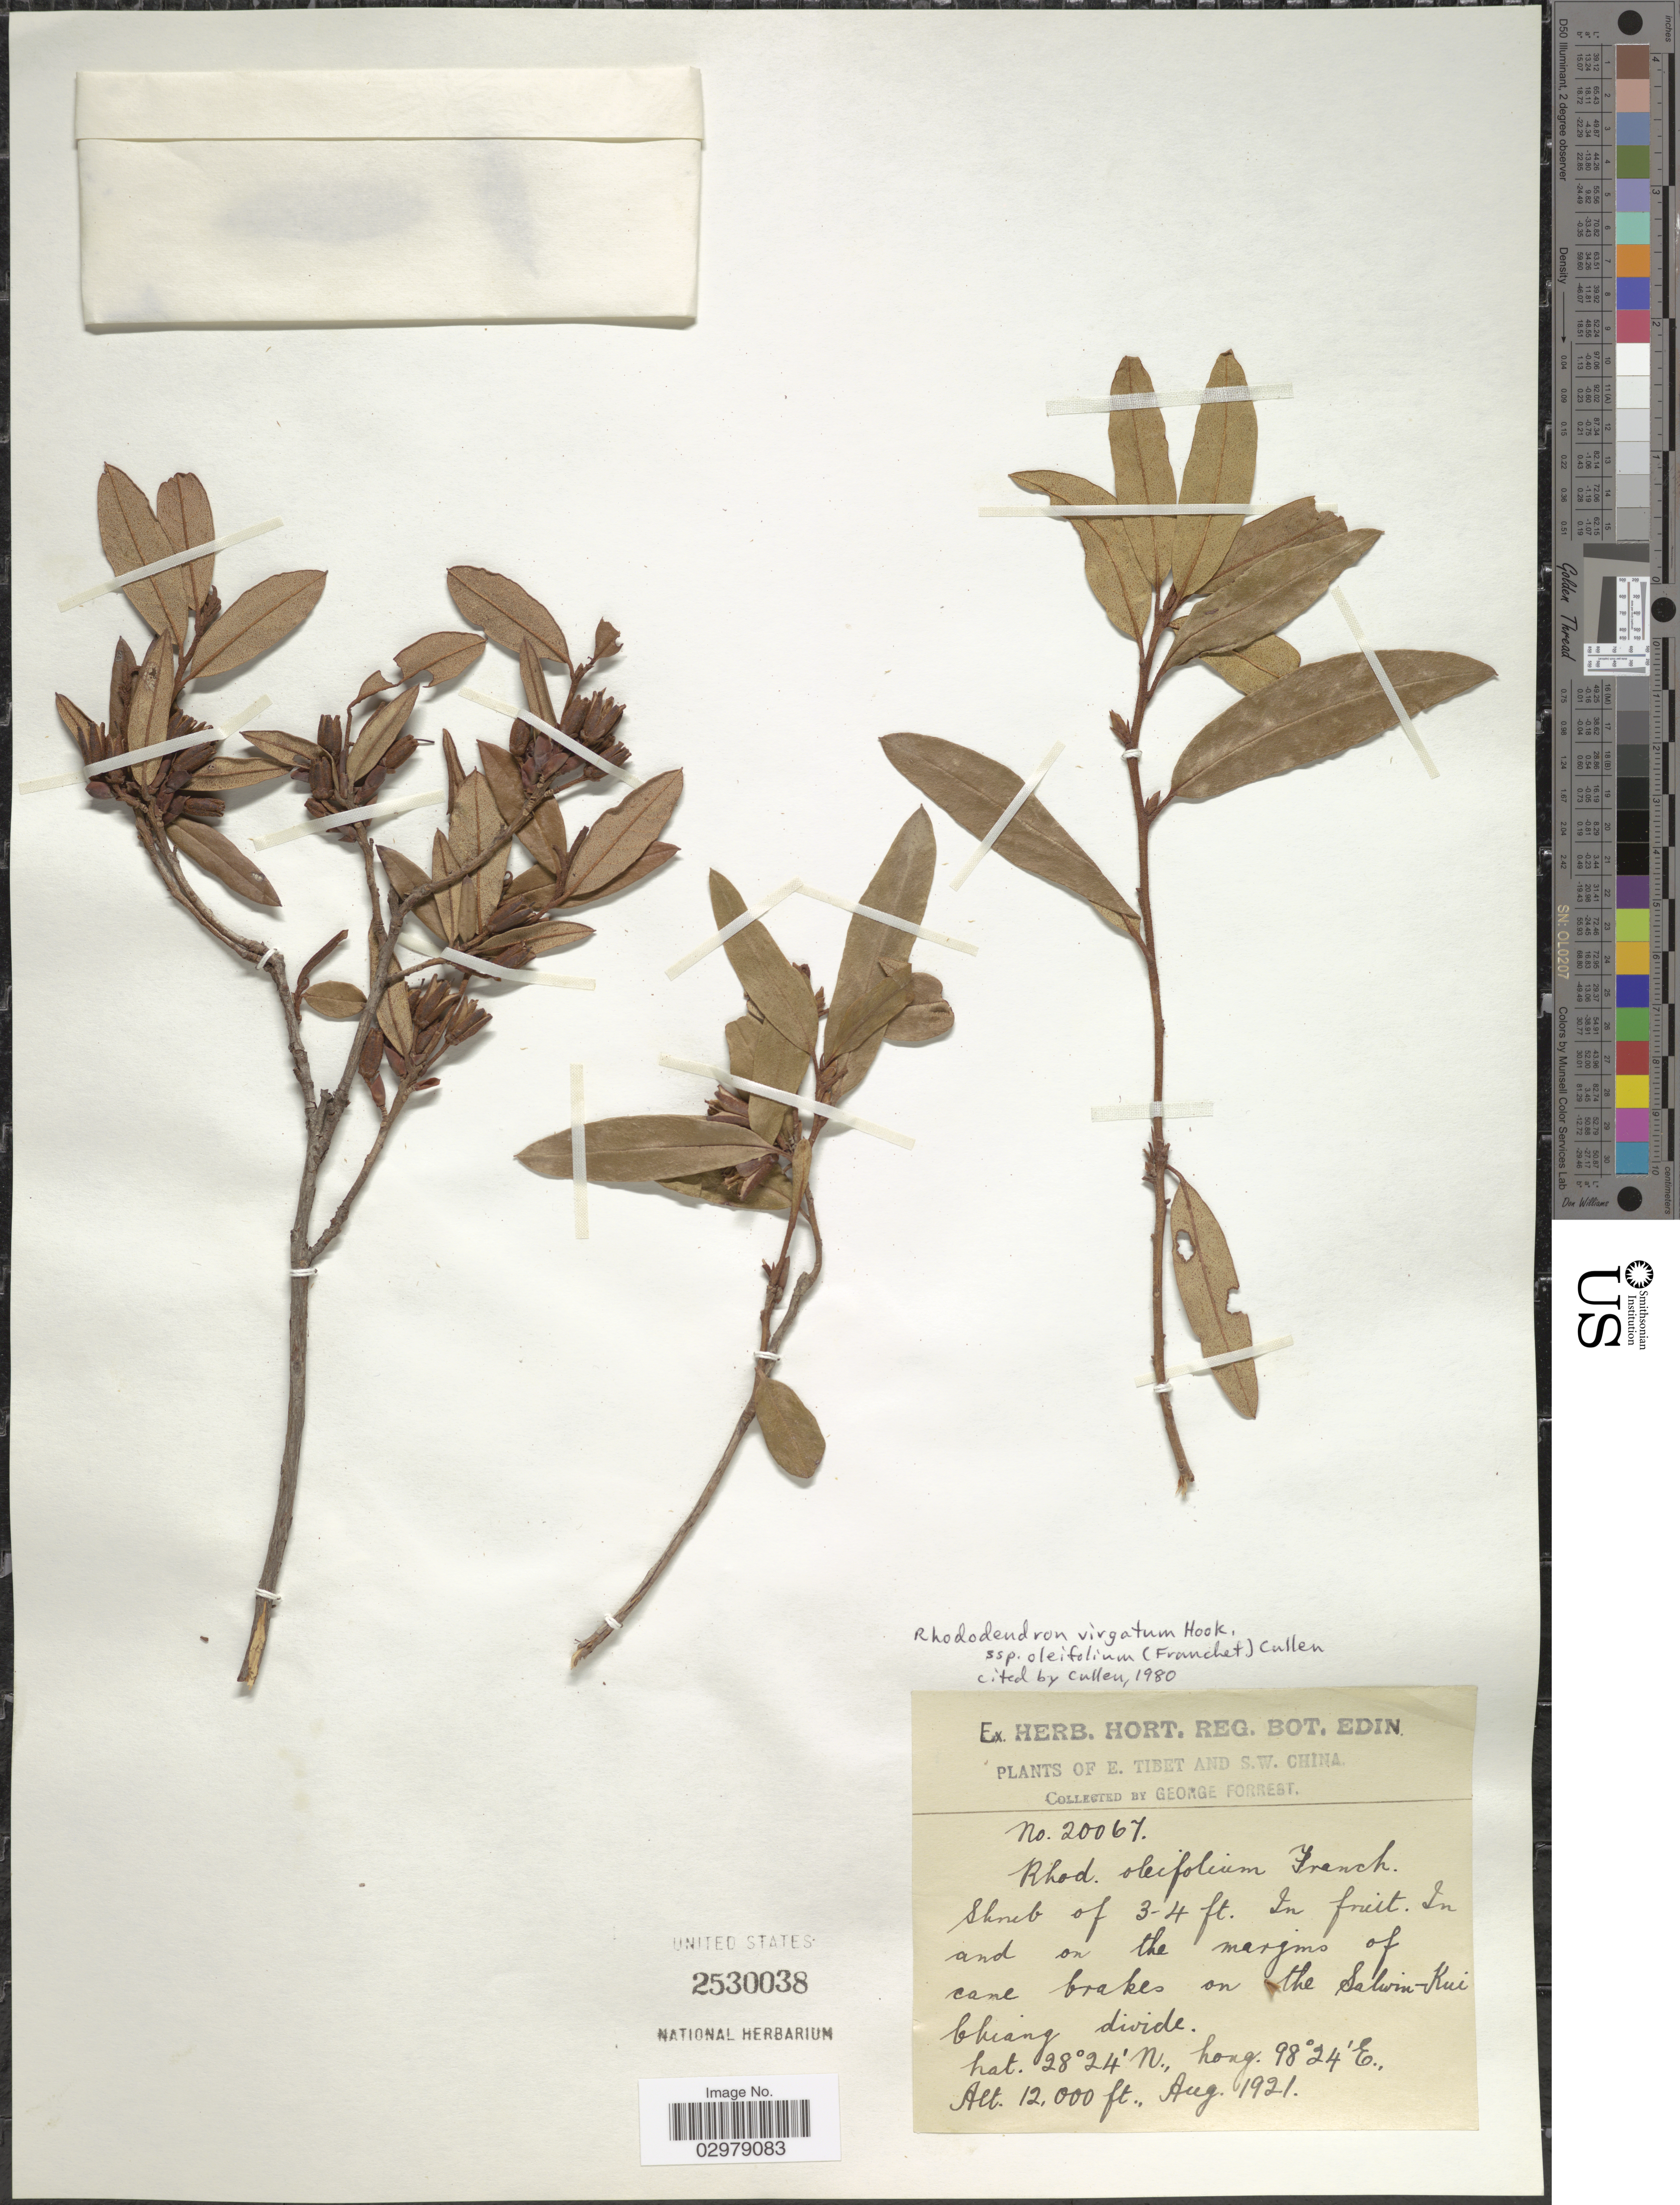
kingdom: Plantae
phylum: Tracheophyta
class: Magnoliopsida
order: Ericales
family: Ericaceae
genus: Rhododendron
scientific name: Rhododendron virgatum subsp. oleifolium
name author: (Franch.) Cullen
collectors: G. Forrest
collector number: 20067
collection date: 1921-08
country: China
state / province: Xizang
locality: E. Tibet and S.W. China. In and on the margins of cane brakes on the Salwin-Kui Chiang divide.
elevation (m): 3658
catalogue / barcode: US 2530038